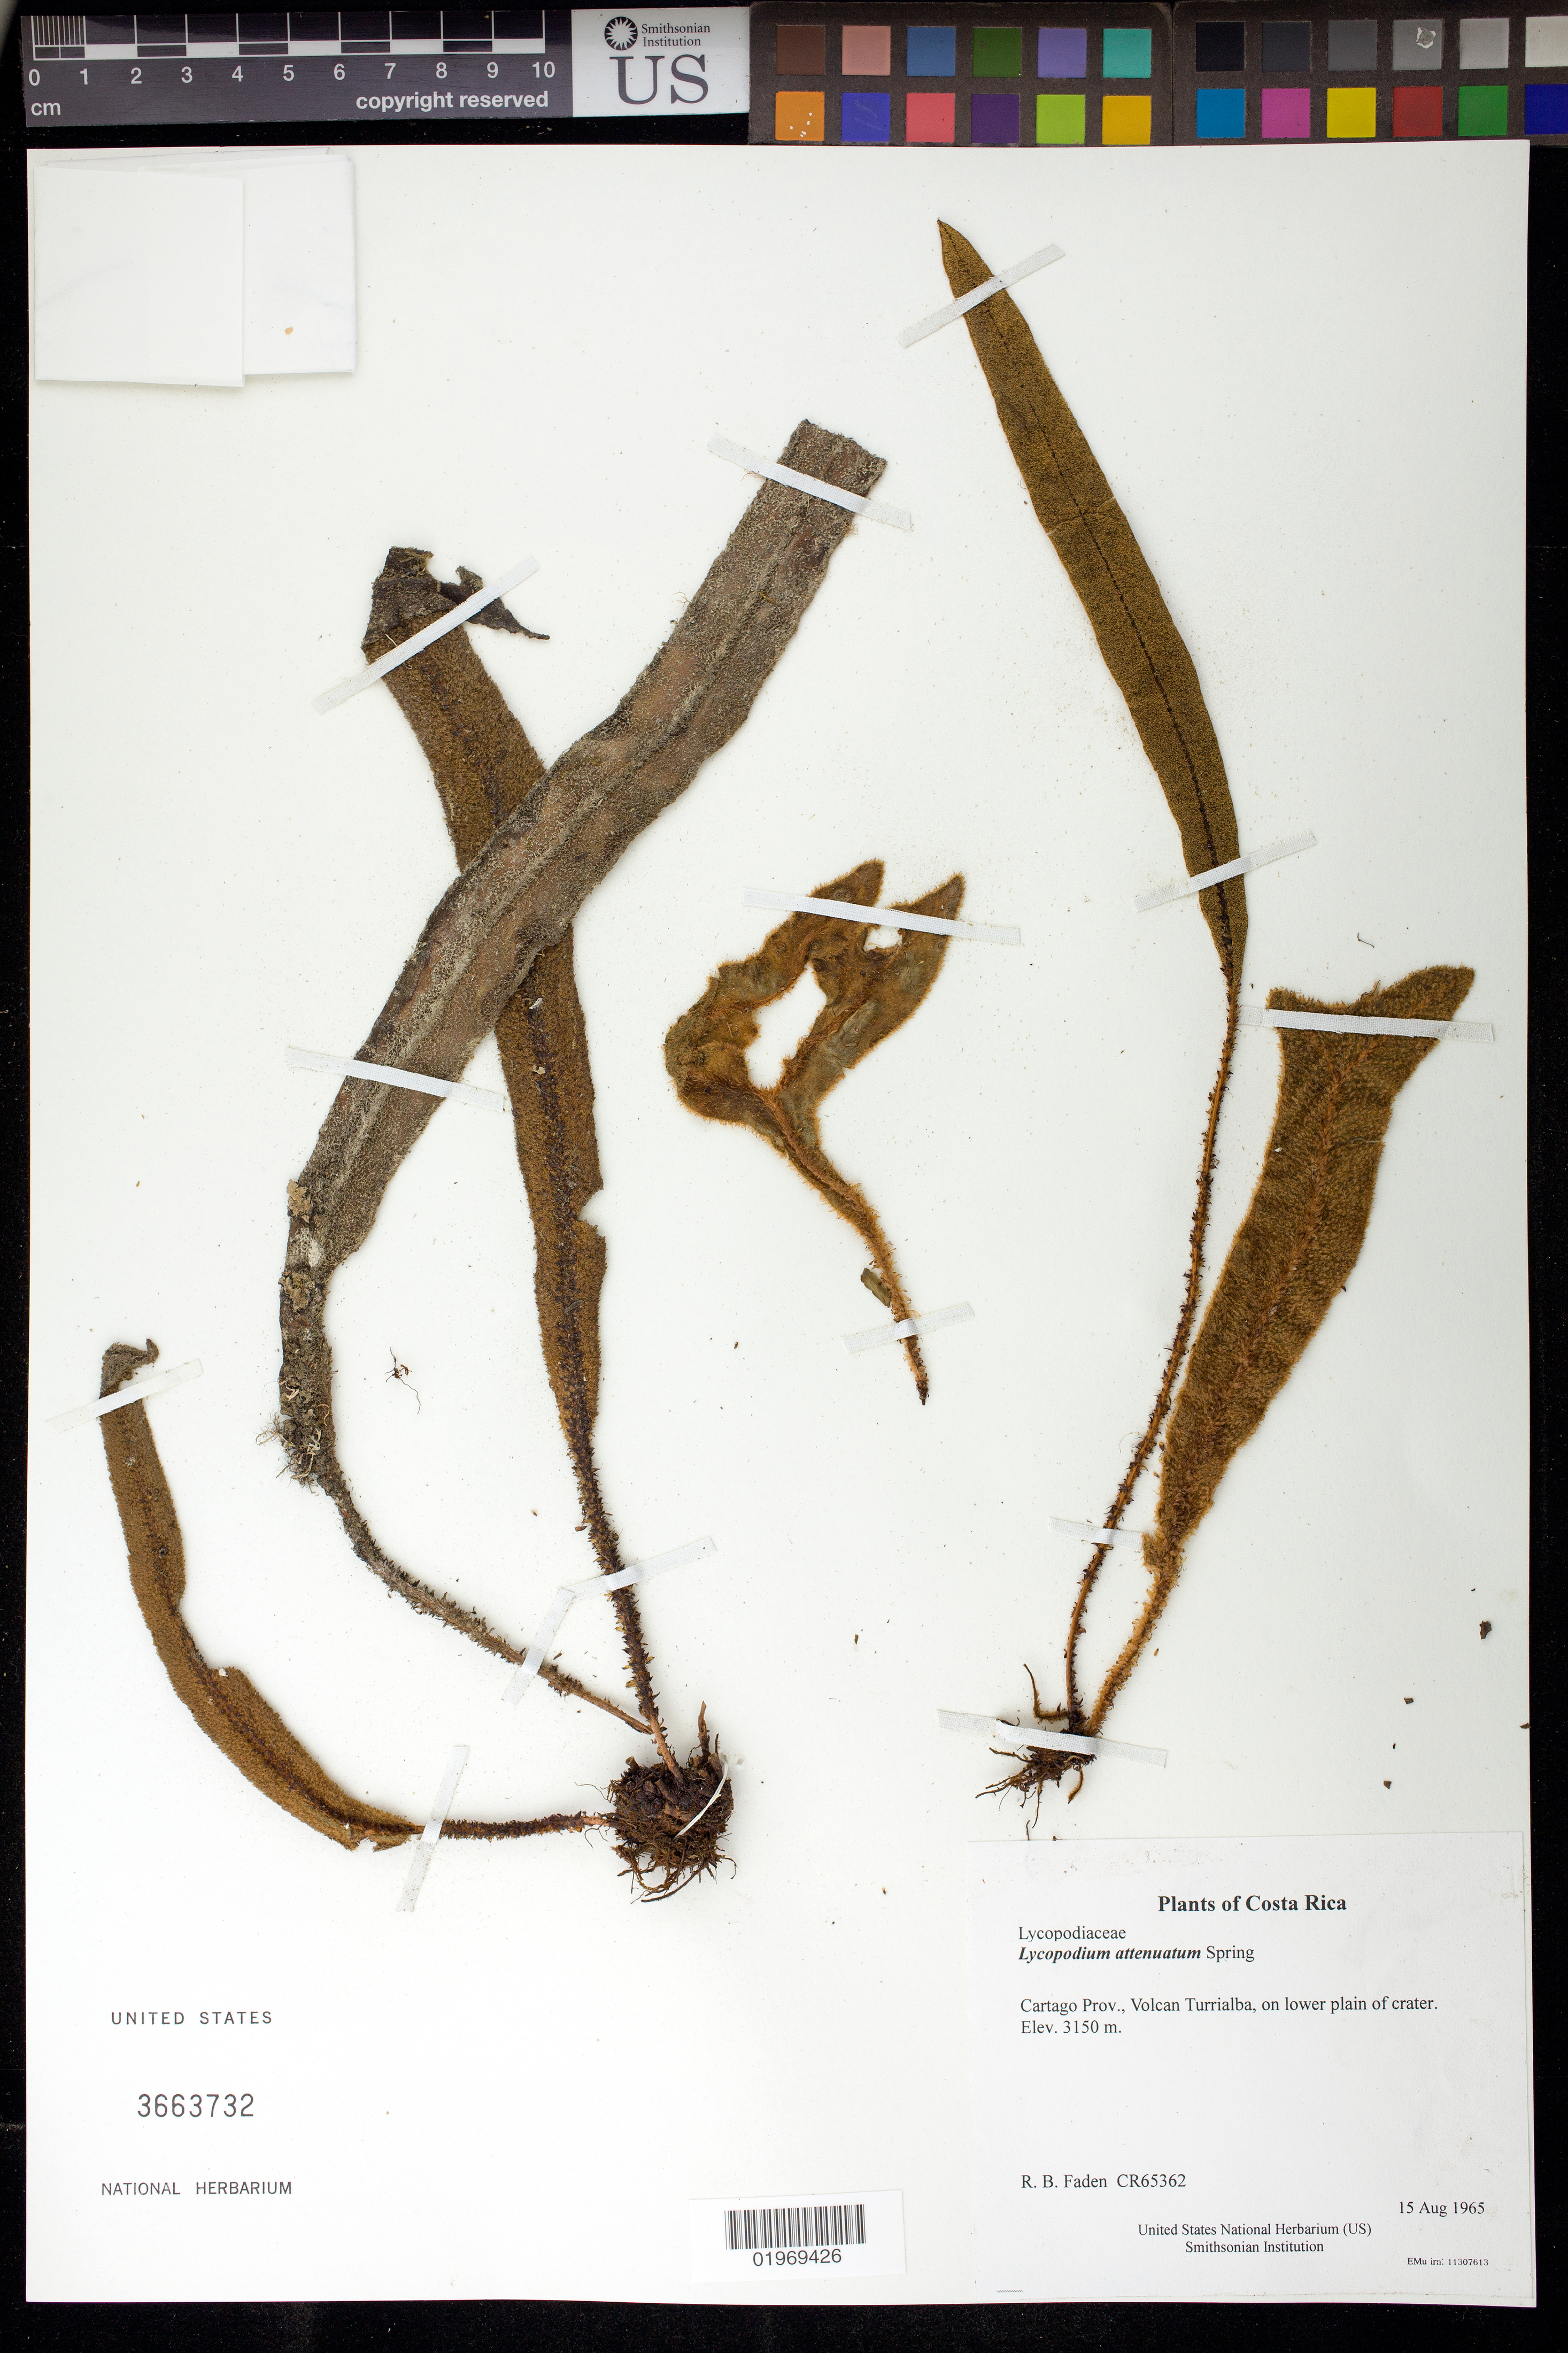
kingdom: Plantae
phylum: Tracheophyta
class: Lycopodiopsida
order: Lycopodiales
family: Lycopodiaceae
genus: Phlegmariurus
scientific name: Phlegmariurus attenuatus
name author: (Spring) B. Øllg.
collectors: R. B. Faden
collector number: CR65362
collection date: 1965-08-15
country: Costa Rica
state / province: Cartago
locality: Volcan Turrialba, on lower plain of crater.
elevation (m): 3150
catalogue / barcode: US 3663732